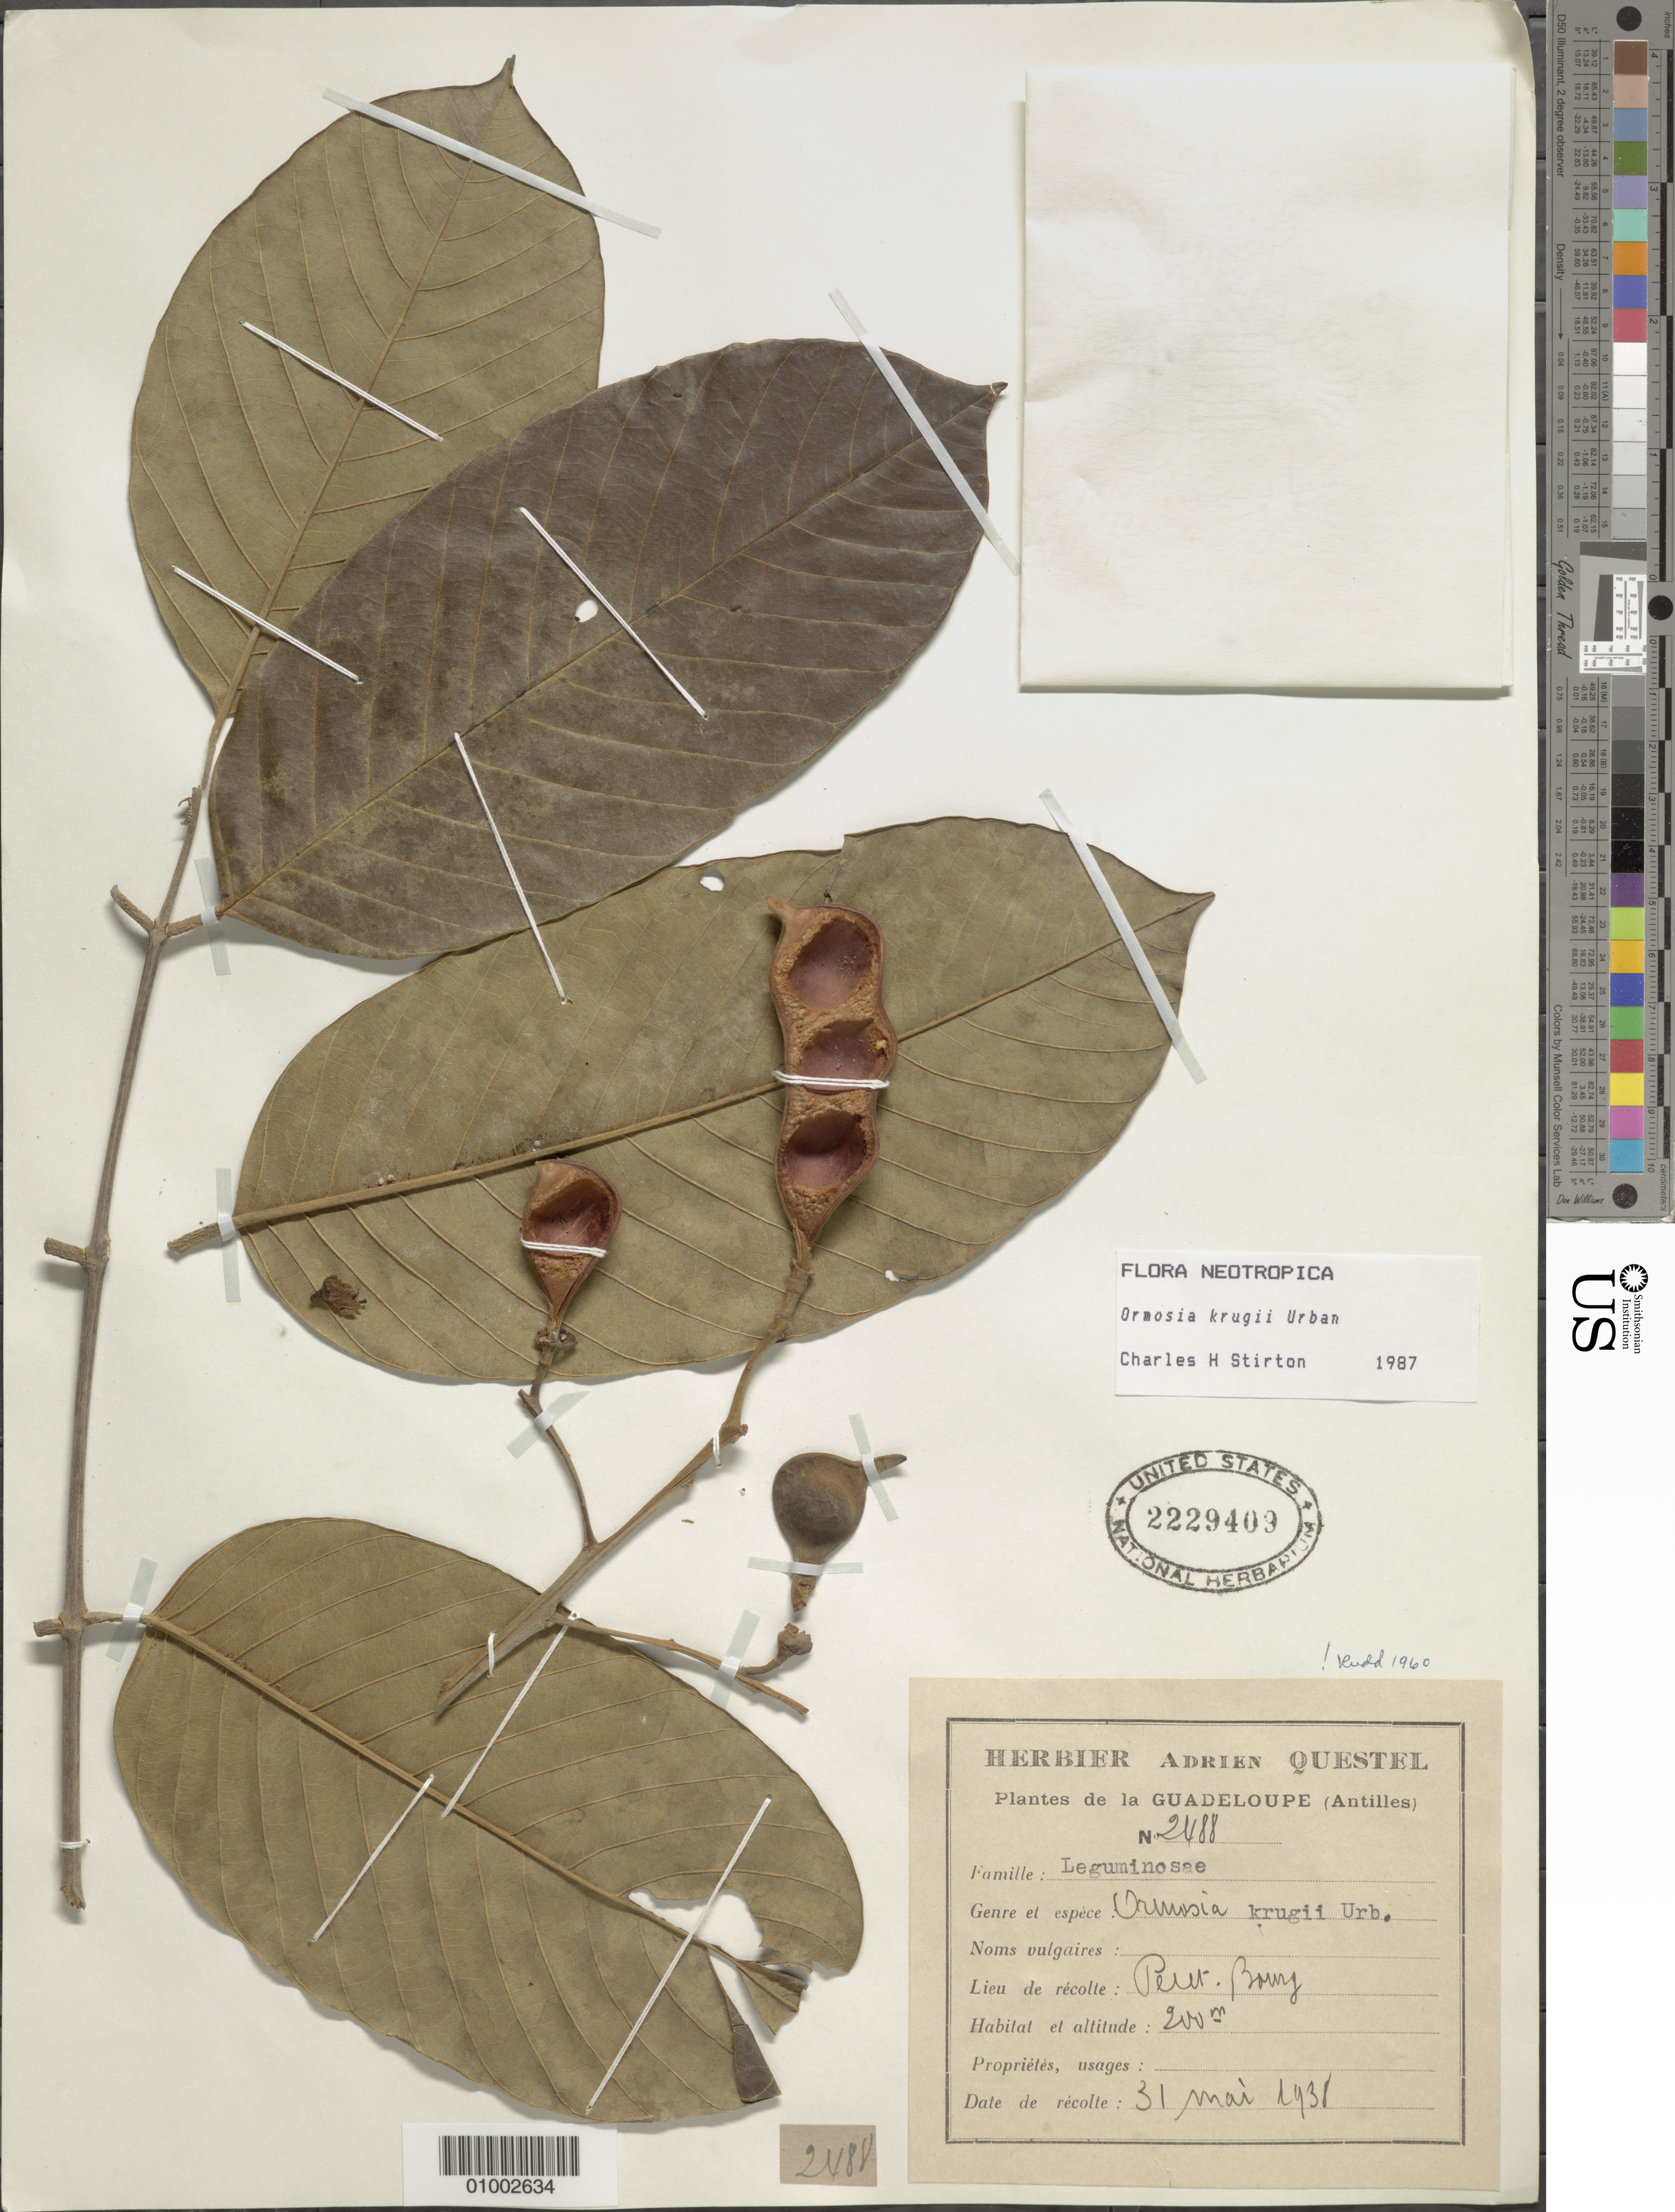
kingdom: Plantae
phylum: Tracheophyta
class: Magnoliopsida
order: Fabales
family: Fabaceae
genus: Ormosia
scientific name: Ormosia krugii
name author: Urb.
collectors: A. Questel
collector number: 2488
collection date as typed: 31 Mar 1938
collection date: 1938-03-31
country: Guadeloupe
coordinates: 0 N, 0 E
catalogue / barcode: US 2229403